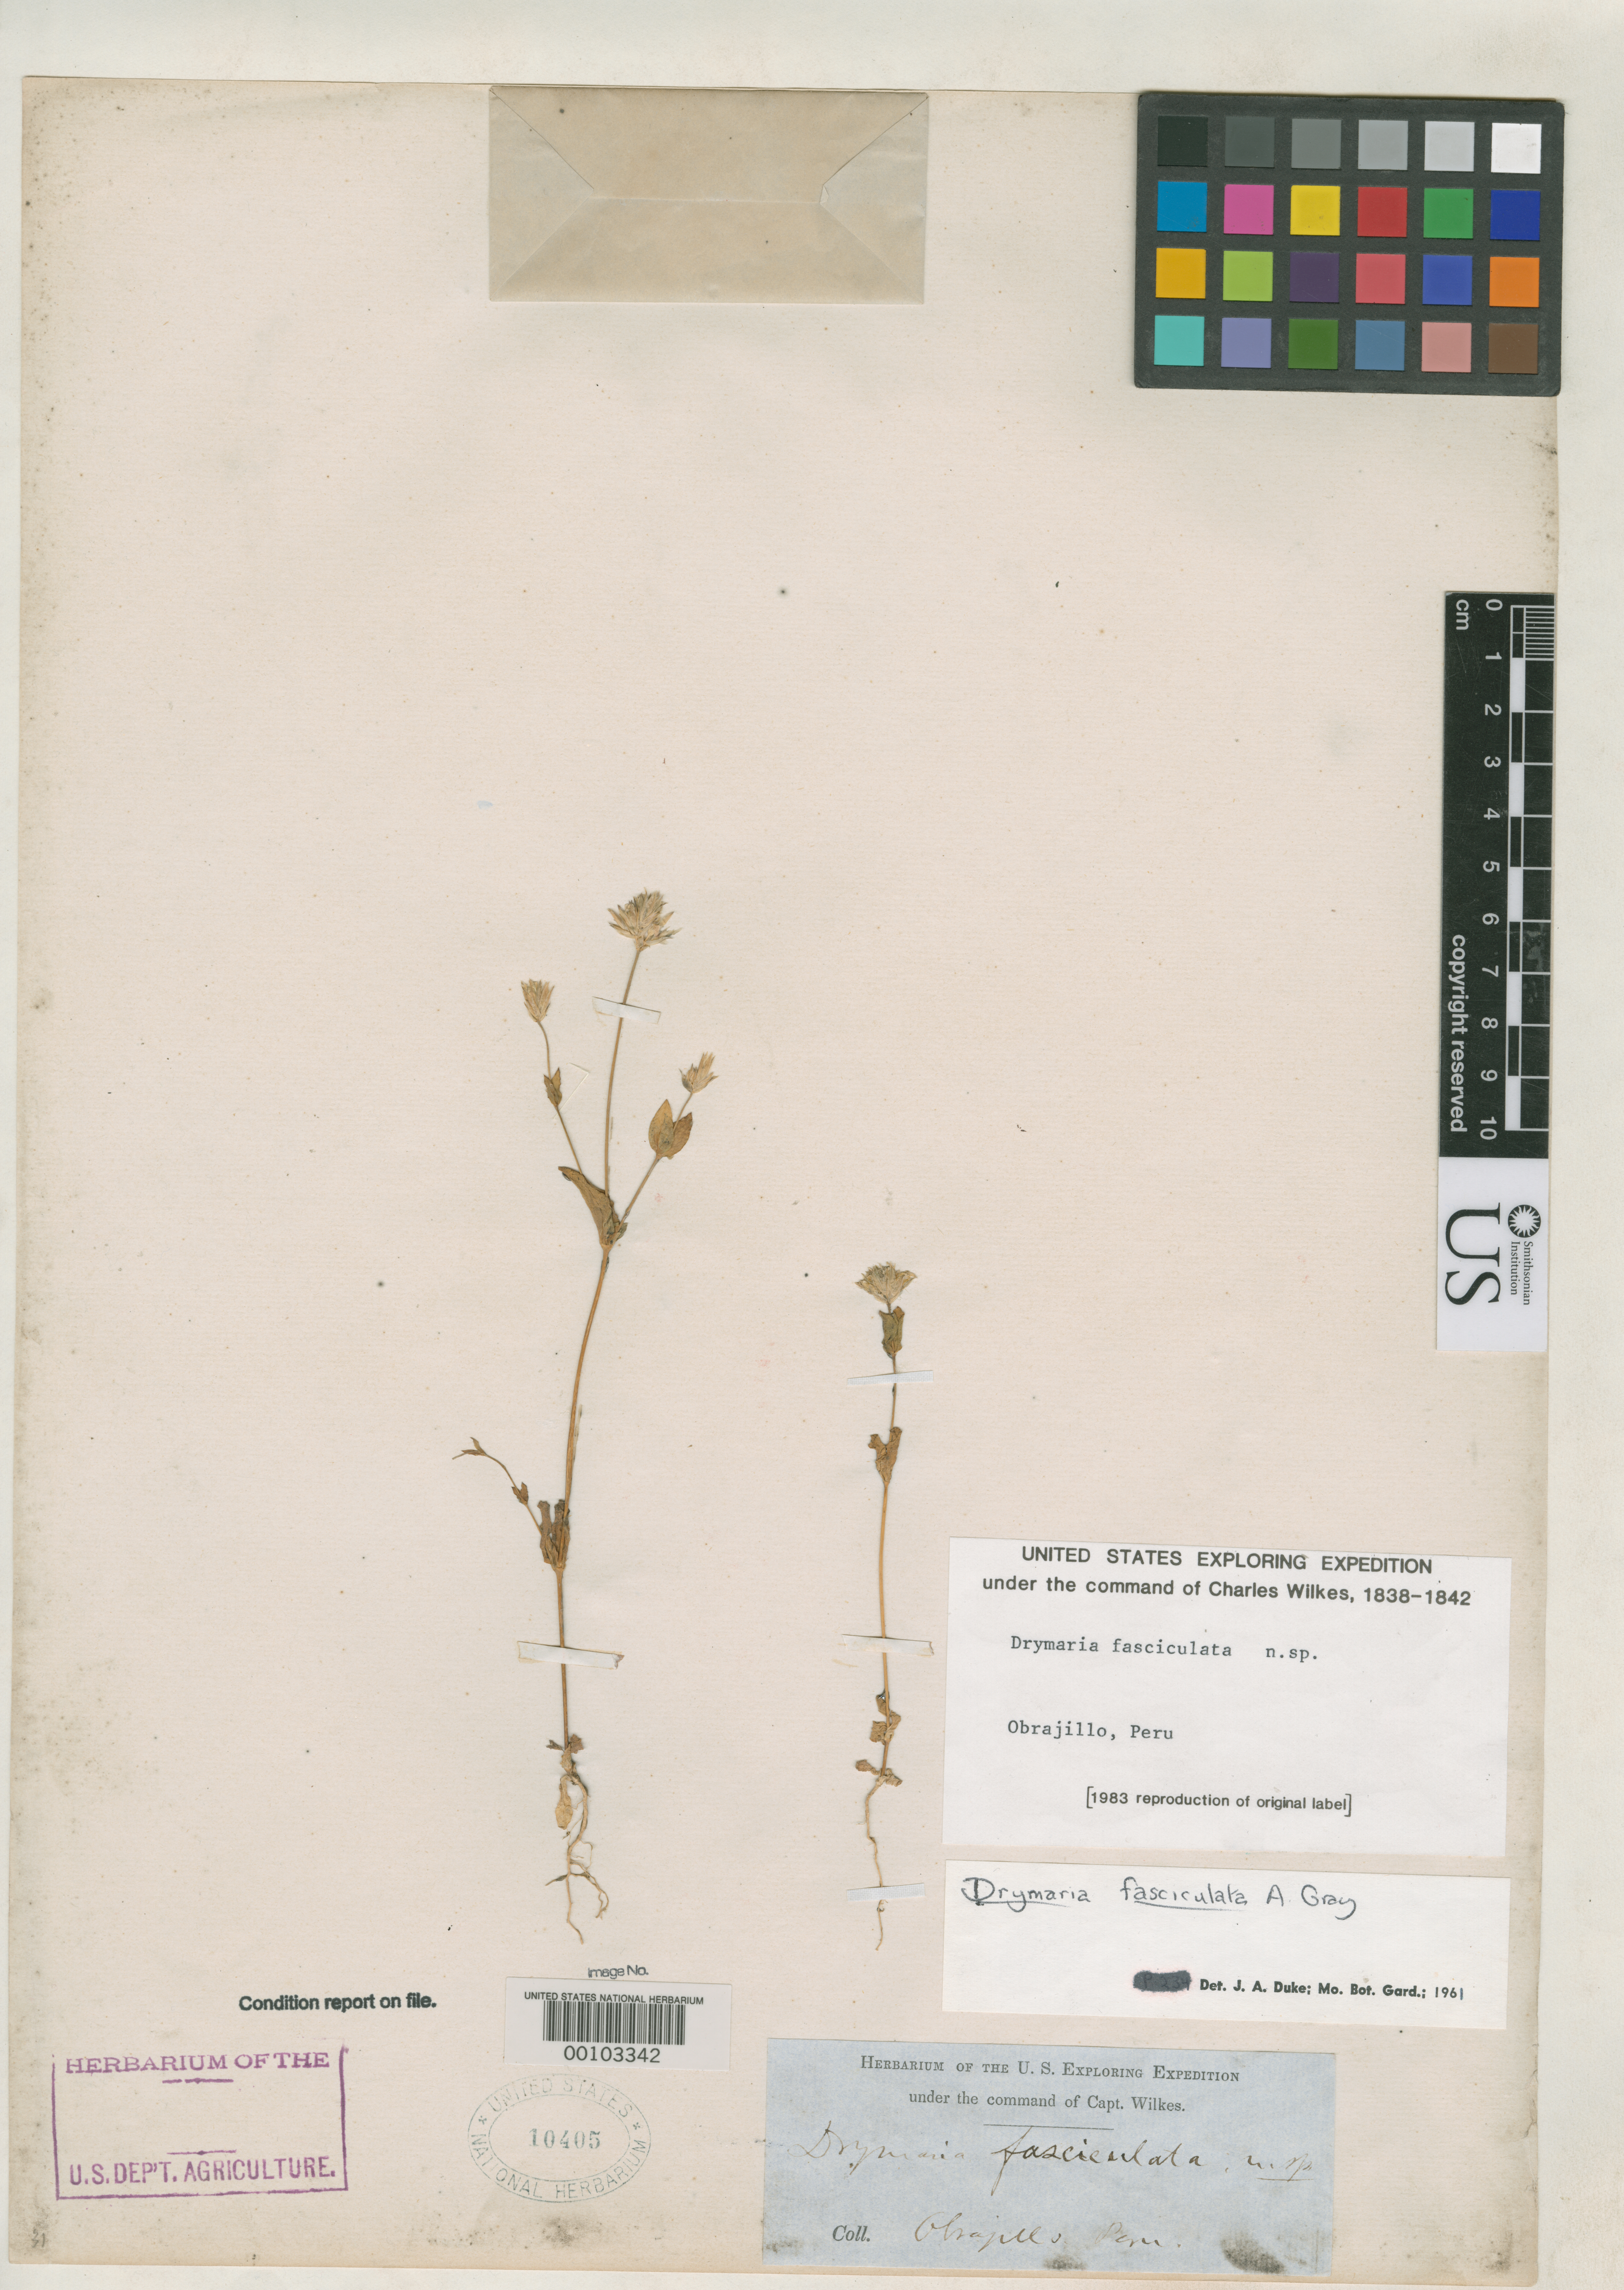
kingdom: Plantae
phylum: Tracheophyta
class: Magnoliopsida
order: Caryophyllales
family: Caryophyllaceae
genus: Drymaria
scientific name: Drymaria fasciculata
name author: A. Gray in Wilkes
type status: Type Collection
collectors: Wilkes Explor. Exped.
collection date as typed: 1838 to -- --- 1842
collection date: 1838/1842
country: Peru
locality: Andes, near Obrajillo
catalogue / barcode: US 10405